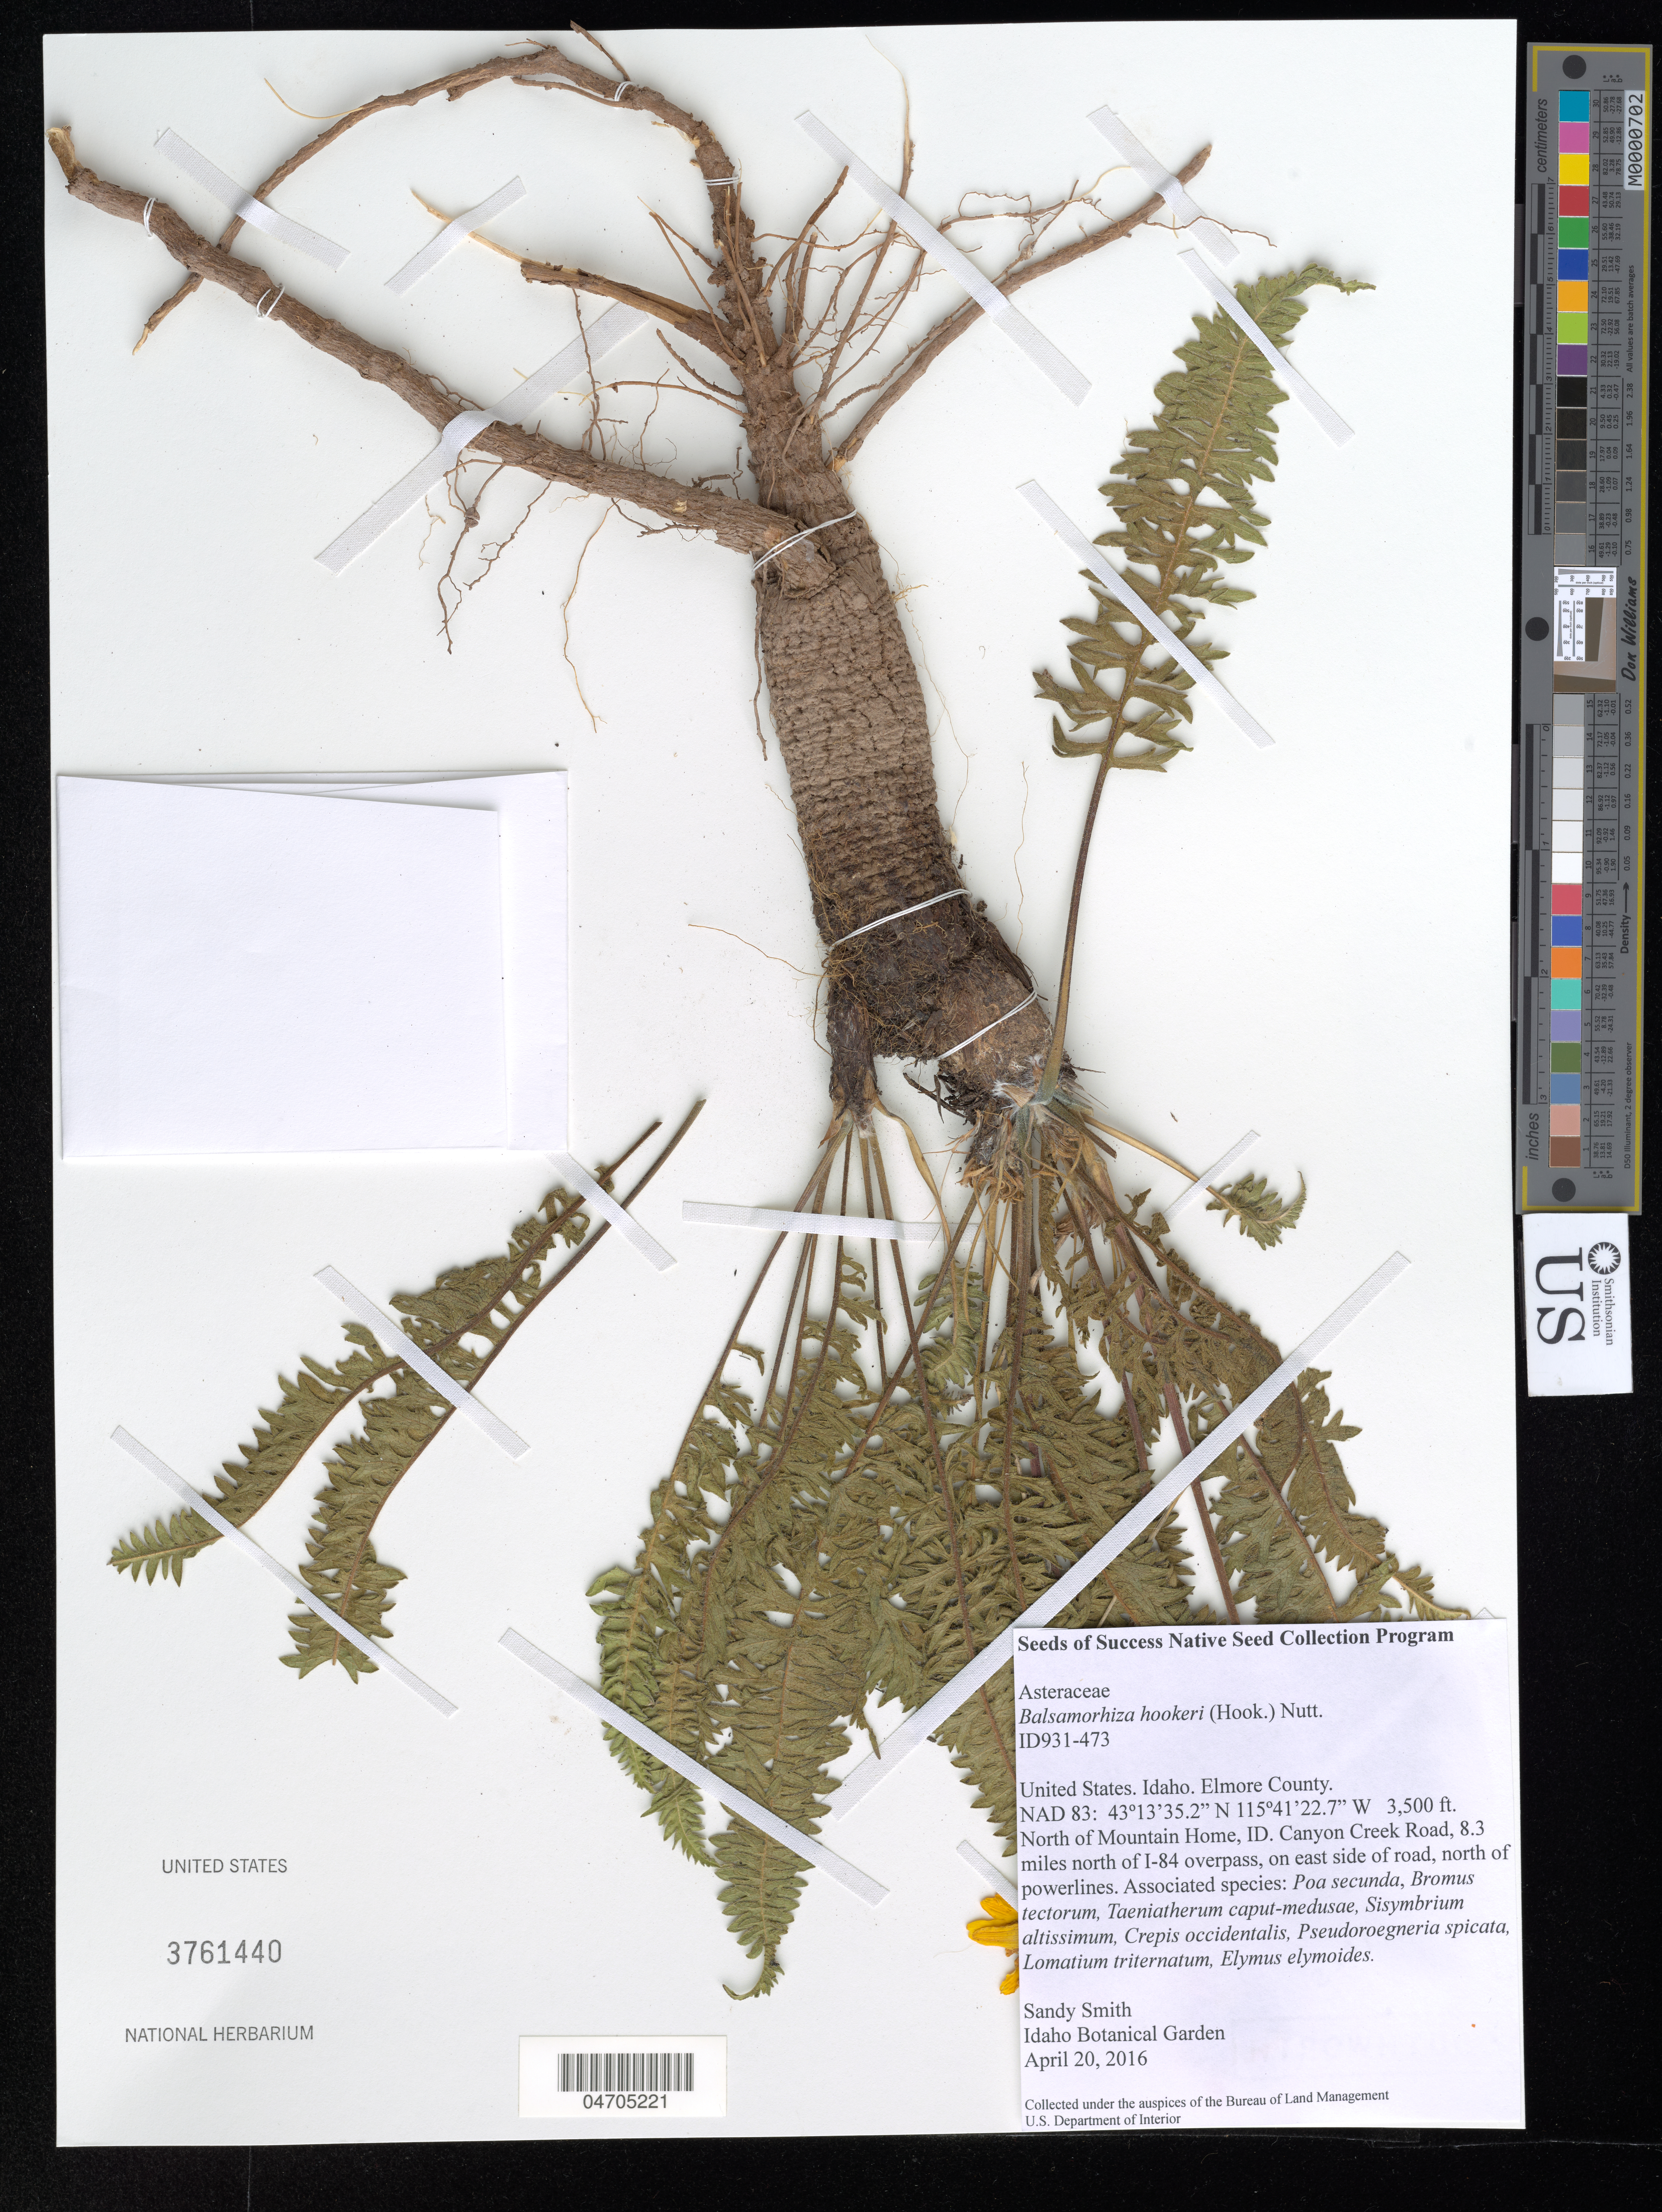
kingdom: Plantae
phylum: Tracheophyta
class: Magnoliopsida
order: Asterales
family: Asteraceae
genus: Balsamorhiza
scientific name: Balsamorhiza hookeri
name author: Nutt.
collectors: S. Smith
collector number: ID931-473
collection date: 2016-04-20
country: United States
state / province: Idaho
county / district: Elmore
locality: Elmore County. North of Mountain Home, ID. Canyon Creek Road, 8.3 miles north of I-84 overpass, on east side of road, north of powerlines.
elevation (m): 1067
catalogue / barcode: US 3761440